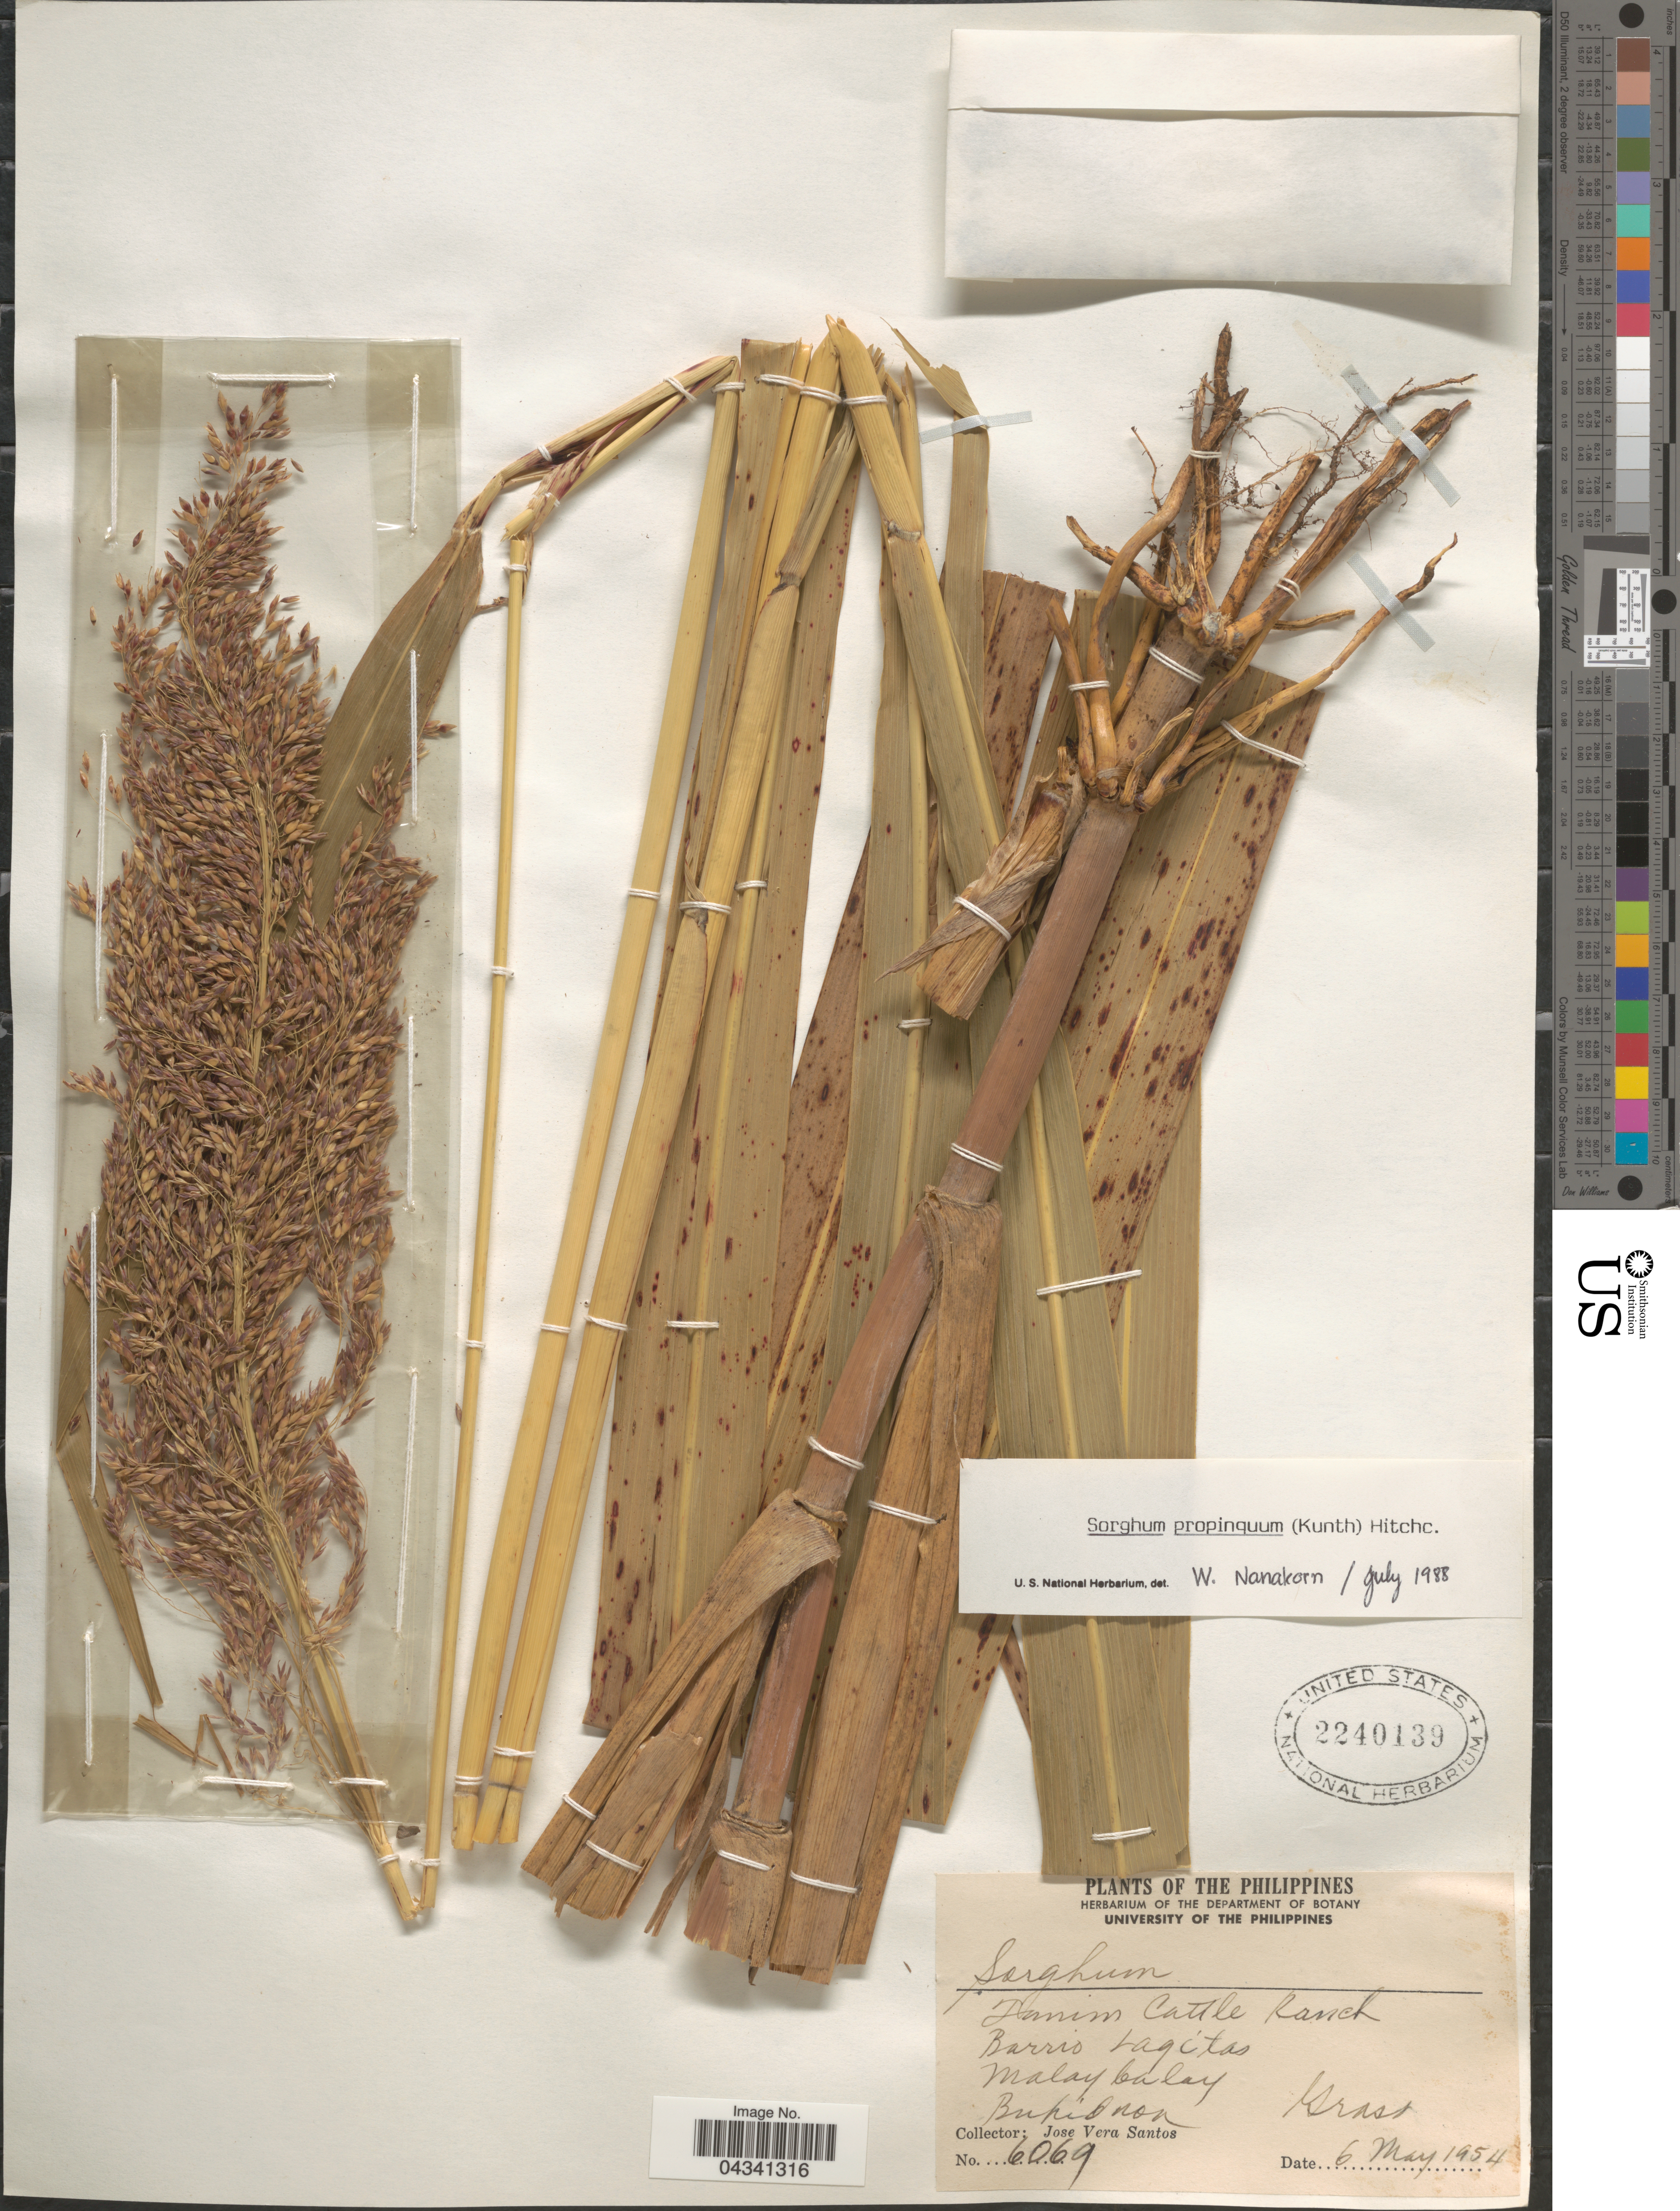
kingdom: Plantae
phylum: Tracheophyta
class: Liliopsida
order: Poales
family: Poaceae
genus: Sorghum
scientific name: Sorghum propinquum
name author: (Kunth) Hitchc.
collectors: J. V. Santos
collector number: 6069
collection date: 1954-05-06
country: Philippines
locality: Janim Cattle Ranch. Barrio Lagitas. Malay balay. Bukidnon.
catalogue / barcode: US 2240139